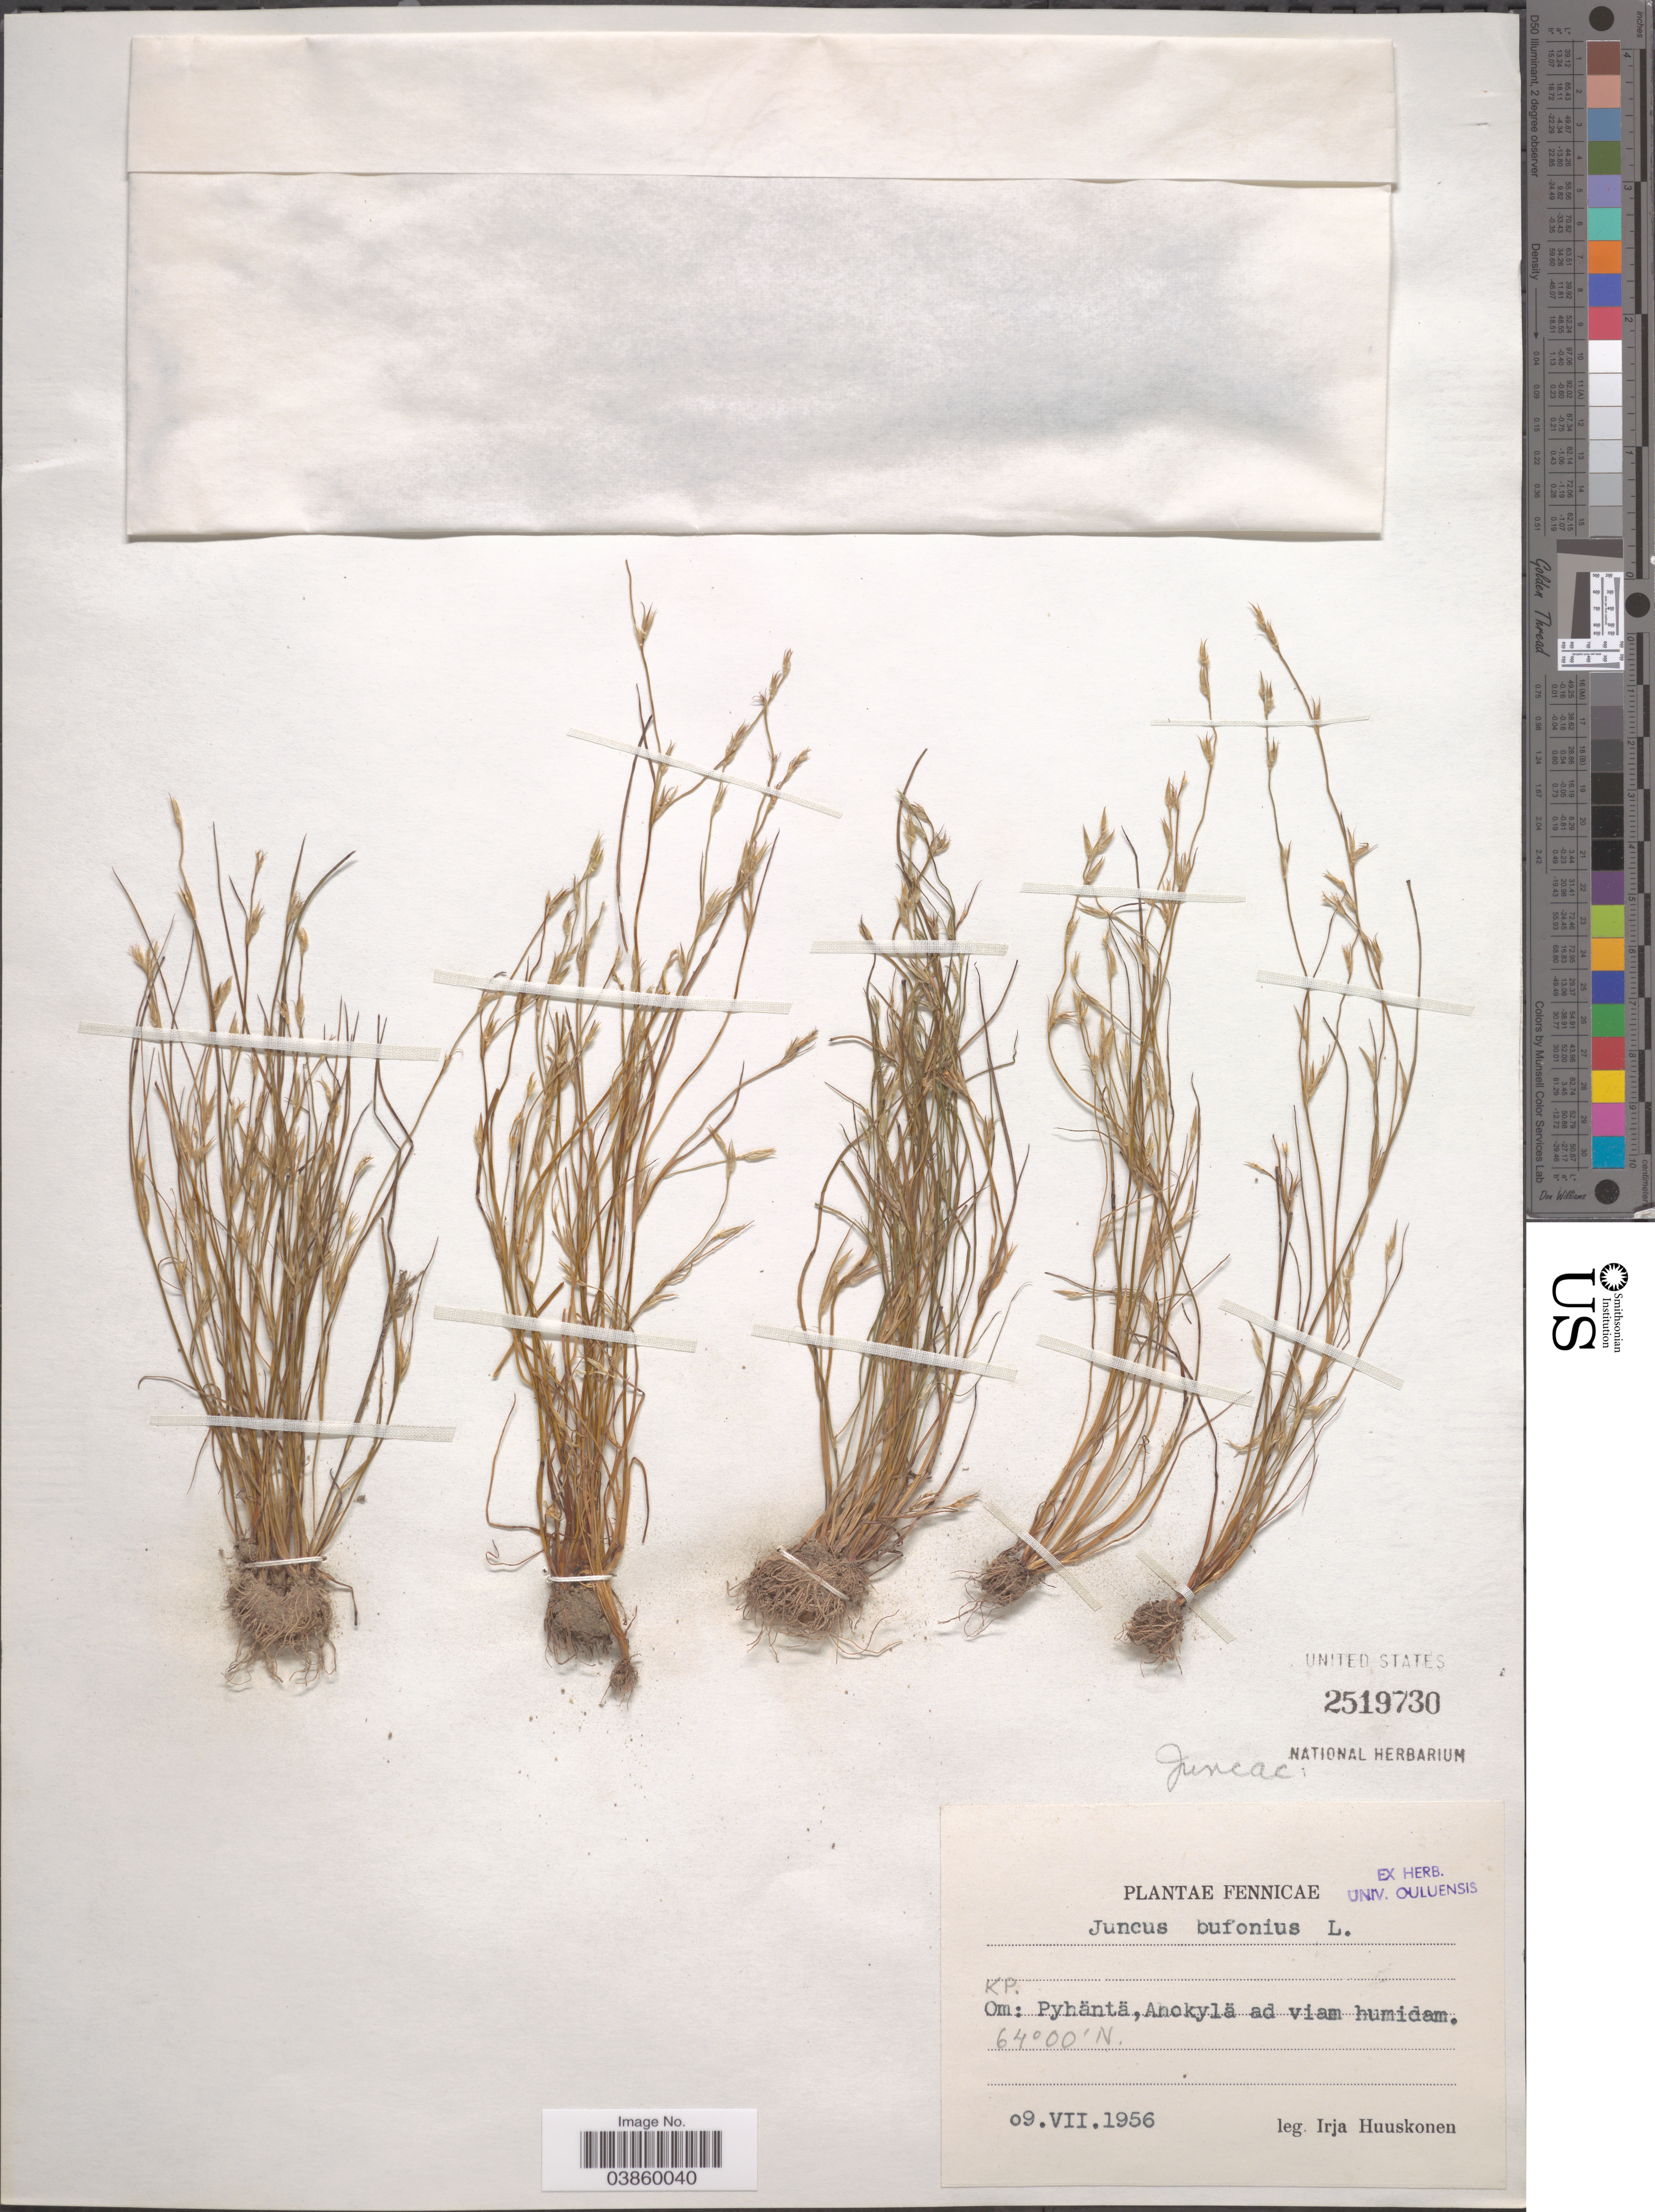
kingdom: Plantae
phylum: Tracheophyta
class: Liliopsida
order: Poales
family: Juncaceae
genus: Juncus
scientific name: Juncus bufonius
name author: L.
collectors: I. Huuskonen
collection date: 1956-07-09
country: Finland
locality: Fennicae. KP [unsure placement] Om: Pyhäntä, Anokylä ad viam humidam.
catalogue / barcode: US 2519730